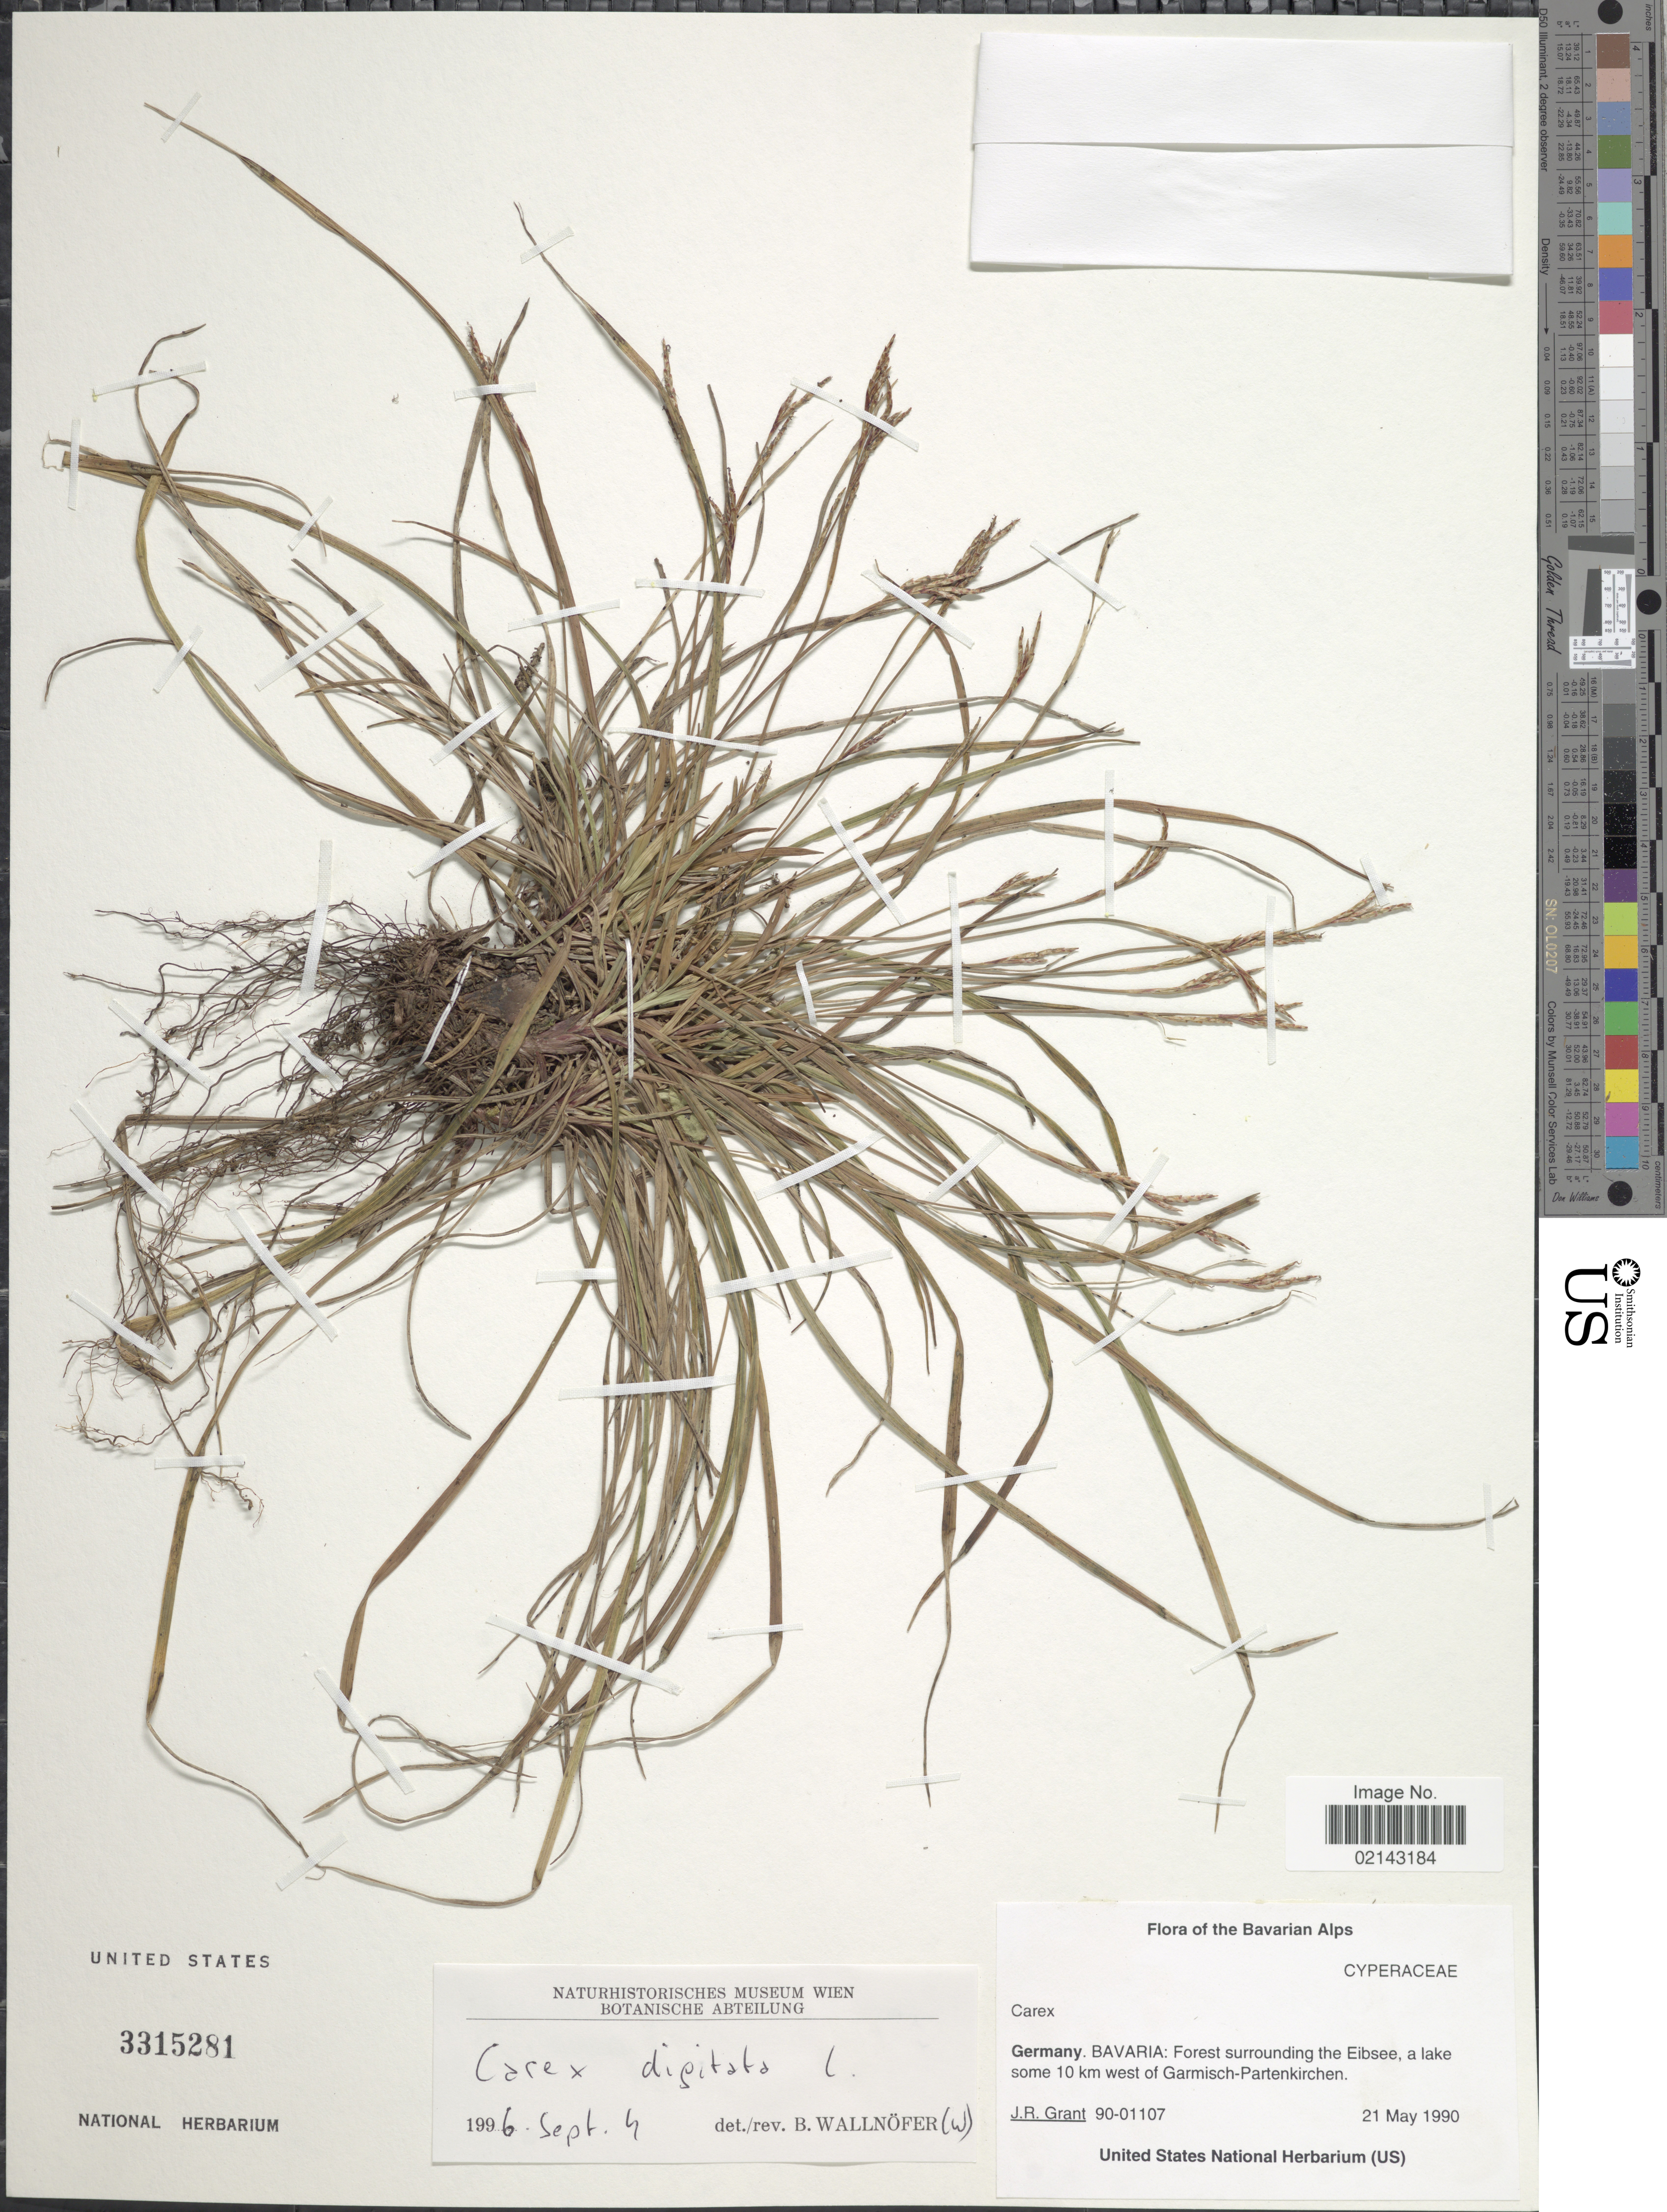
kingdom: Plantae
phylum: Tracheophyta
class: Liliopsida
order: Poales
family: Cyperaceae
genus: Carex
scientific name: Carex digitata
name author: L.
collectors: J. Grant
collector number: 90-0117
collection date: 1990-05-21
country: Germany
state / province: Bayern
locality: Bavarian Alps. Bavaria: Forest surrounding the Eibsee, a lake some 10 km west of Garmisch-Partenkirchen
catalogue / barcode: US 3315281